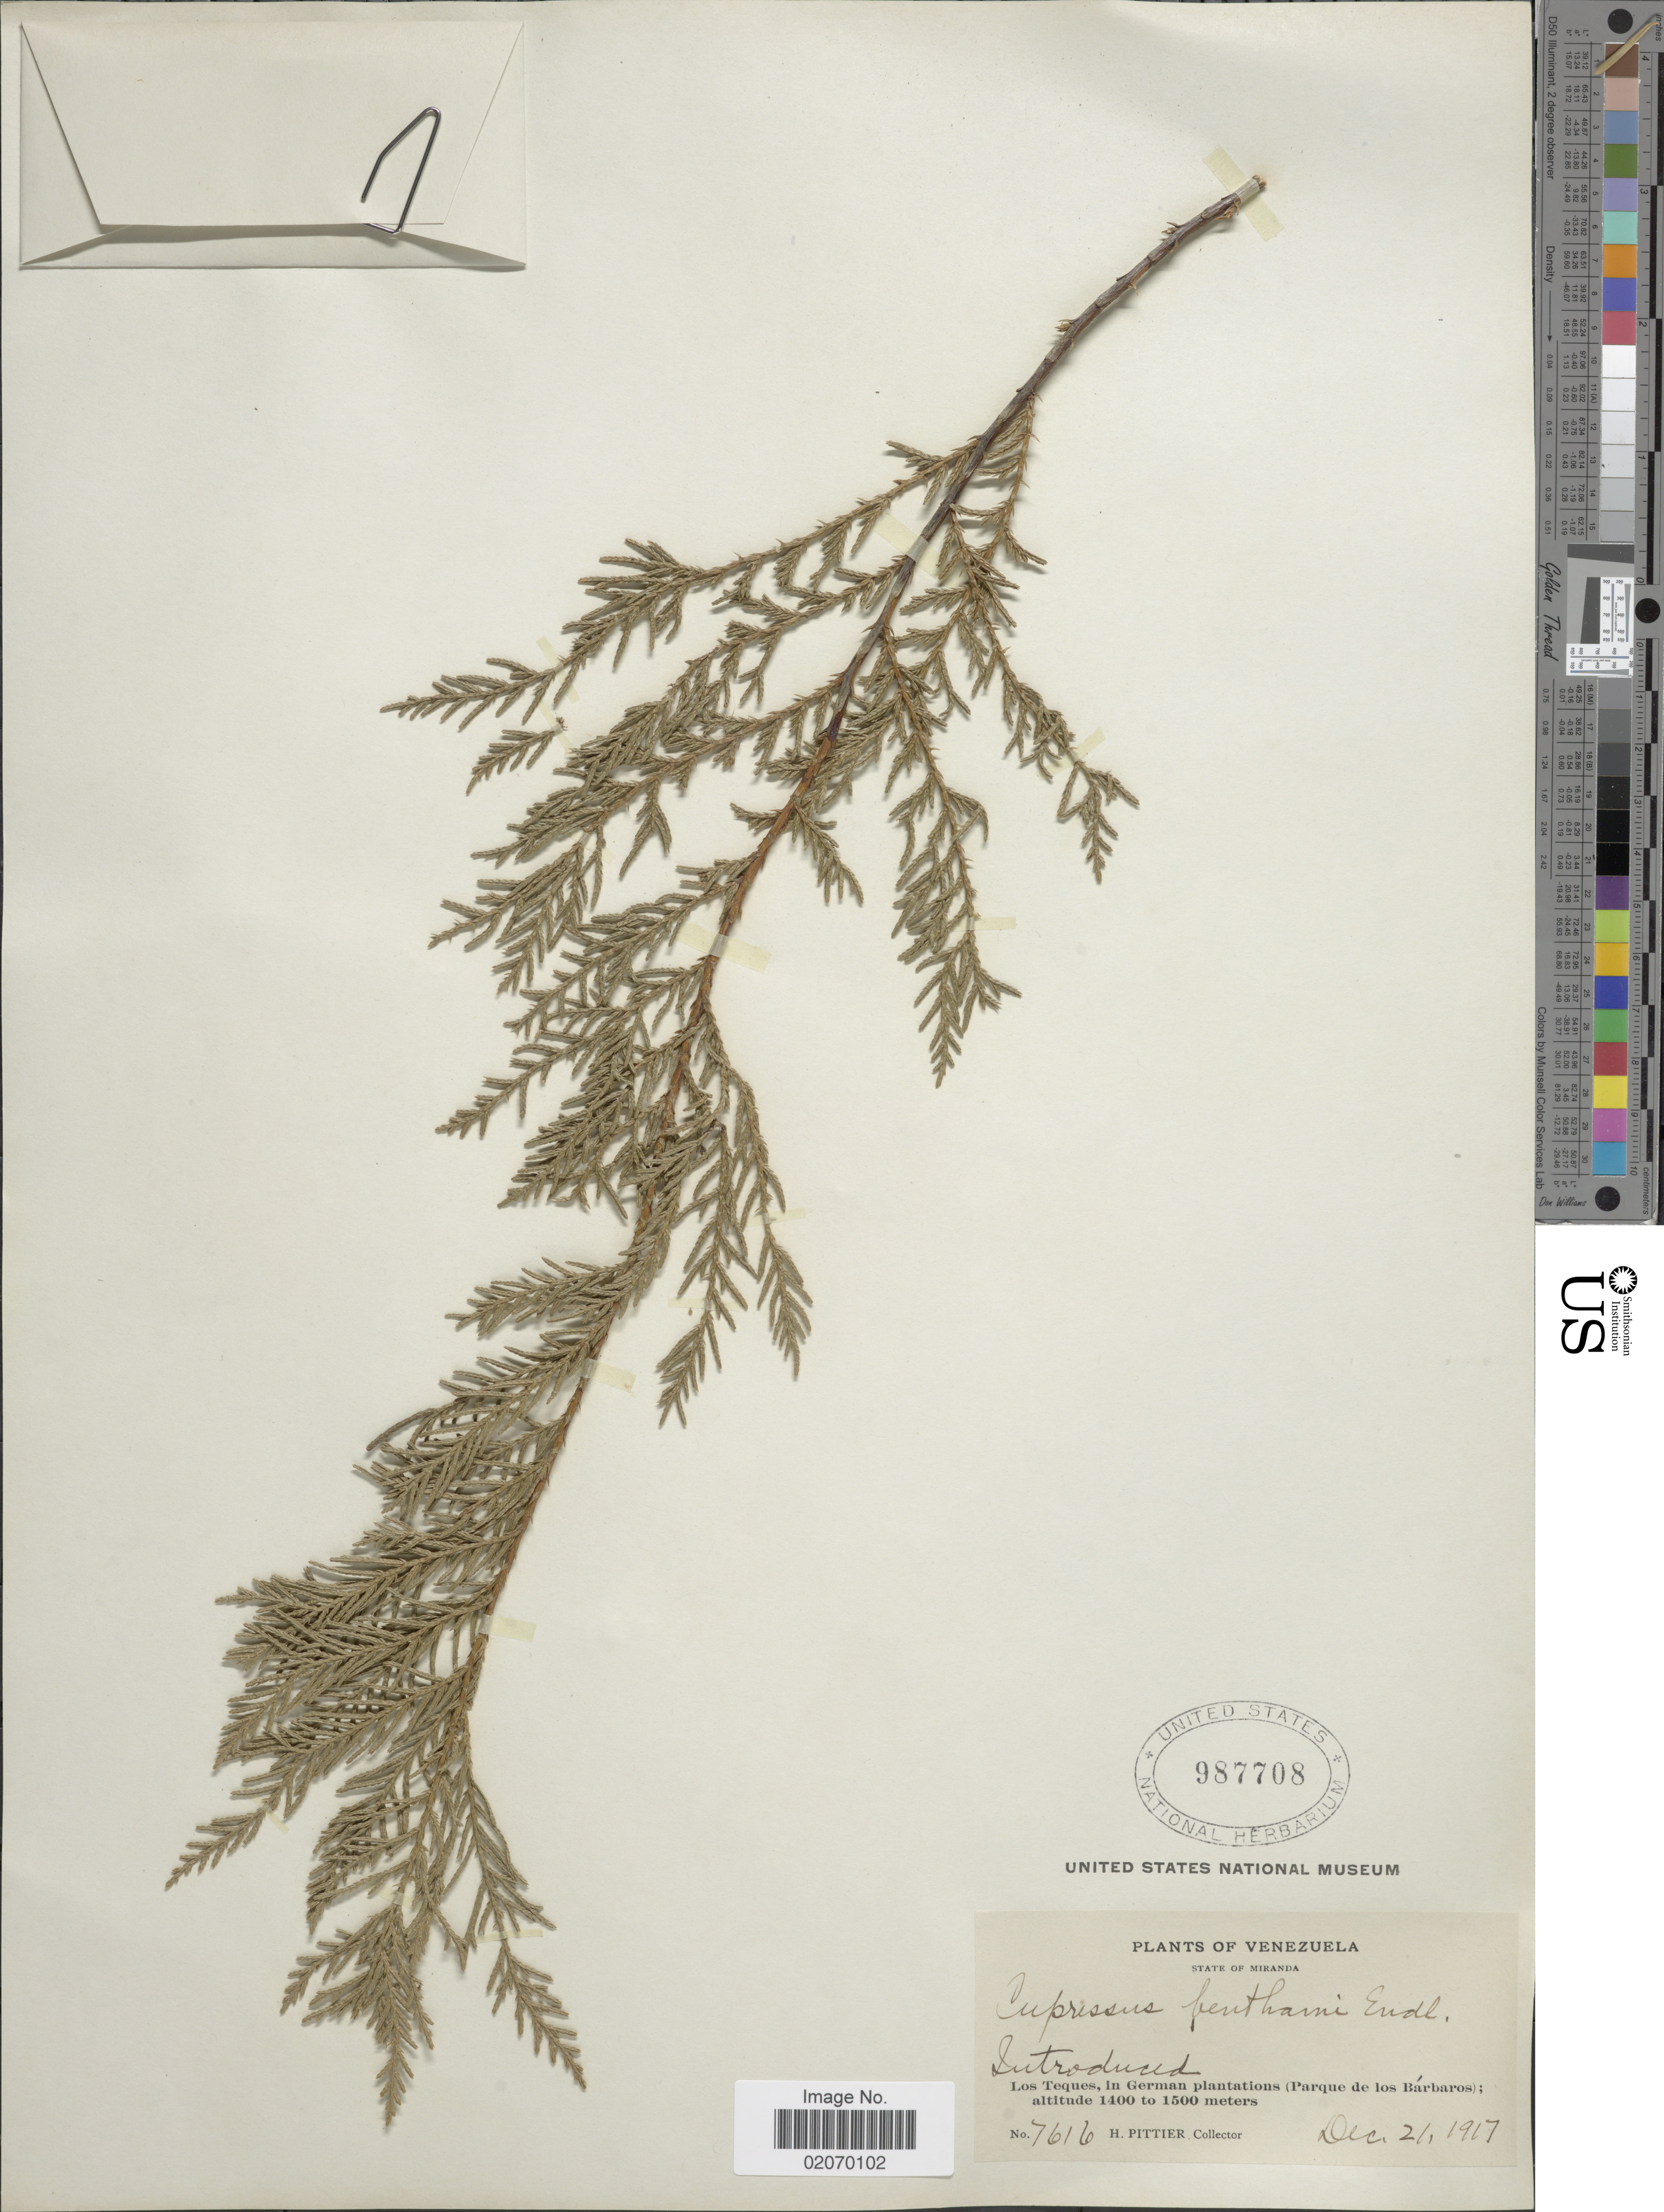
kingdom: Plantae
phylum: Tracheophyta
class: Pinopsida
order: Pinales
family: Cupressaceae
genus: Hesperocyparis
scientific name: Hesperocyparis benthamii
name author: (Endl.) Bartel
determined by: (US) Smithsonian Institution - National Museum of Natural History - Department of Botany (UNITED STATES)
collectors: H. F. Pittier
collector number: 7616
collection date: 1917-12-21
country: Venezuela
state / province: Miranda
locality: Los Teques, in German plantations (Parque de los Barbaros)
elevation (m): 1400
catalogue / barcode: US 987708